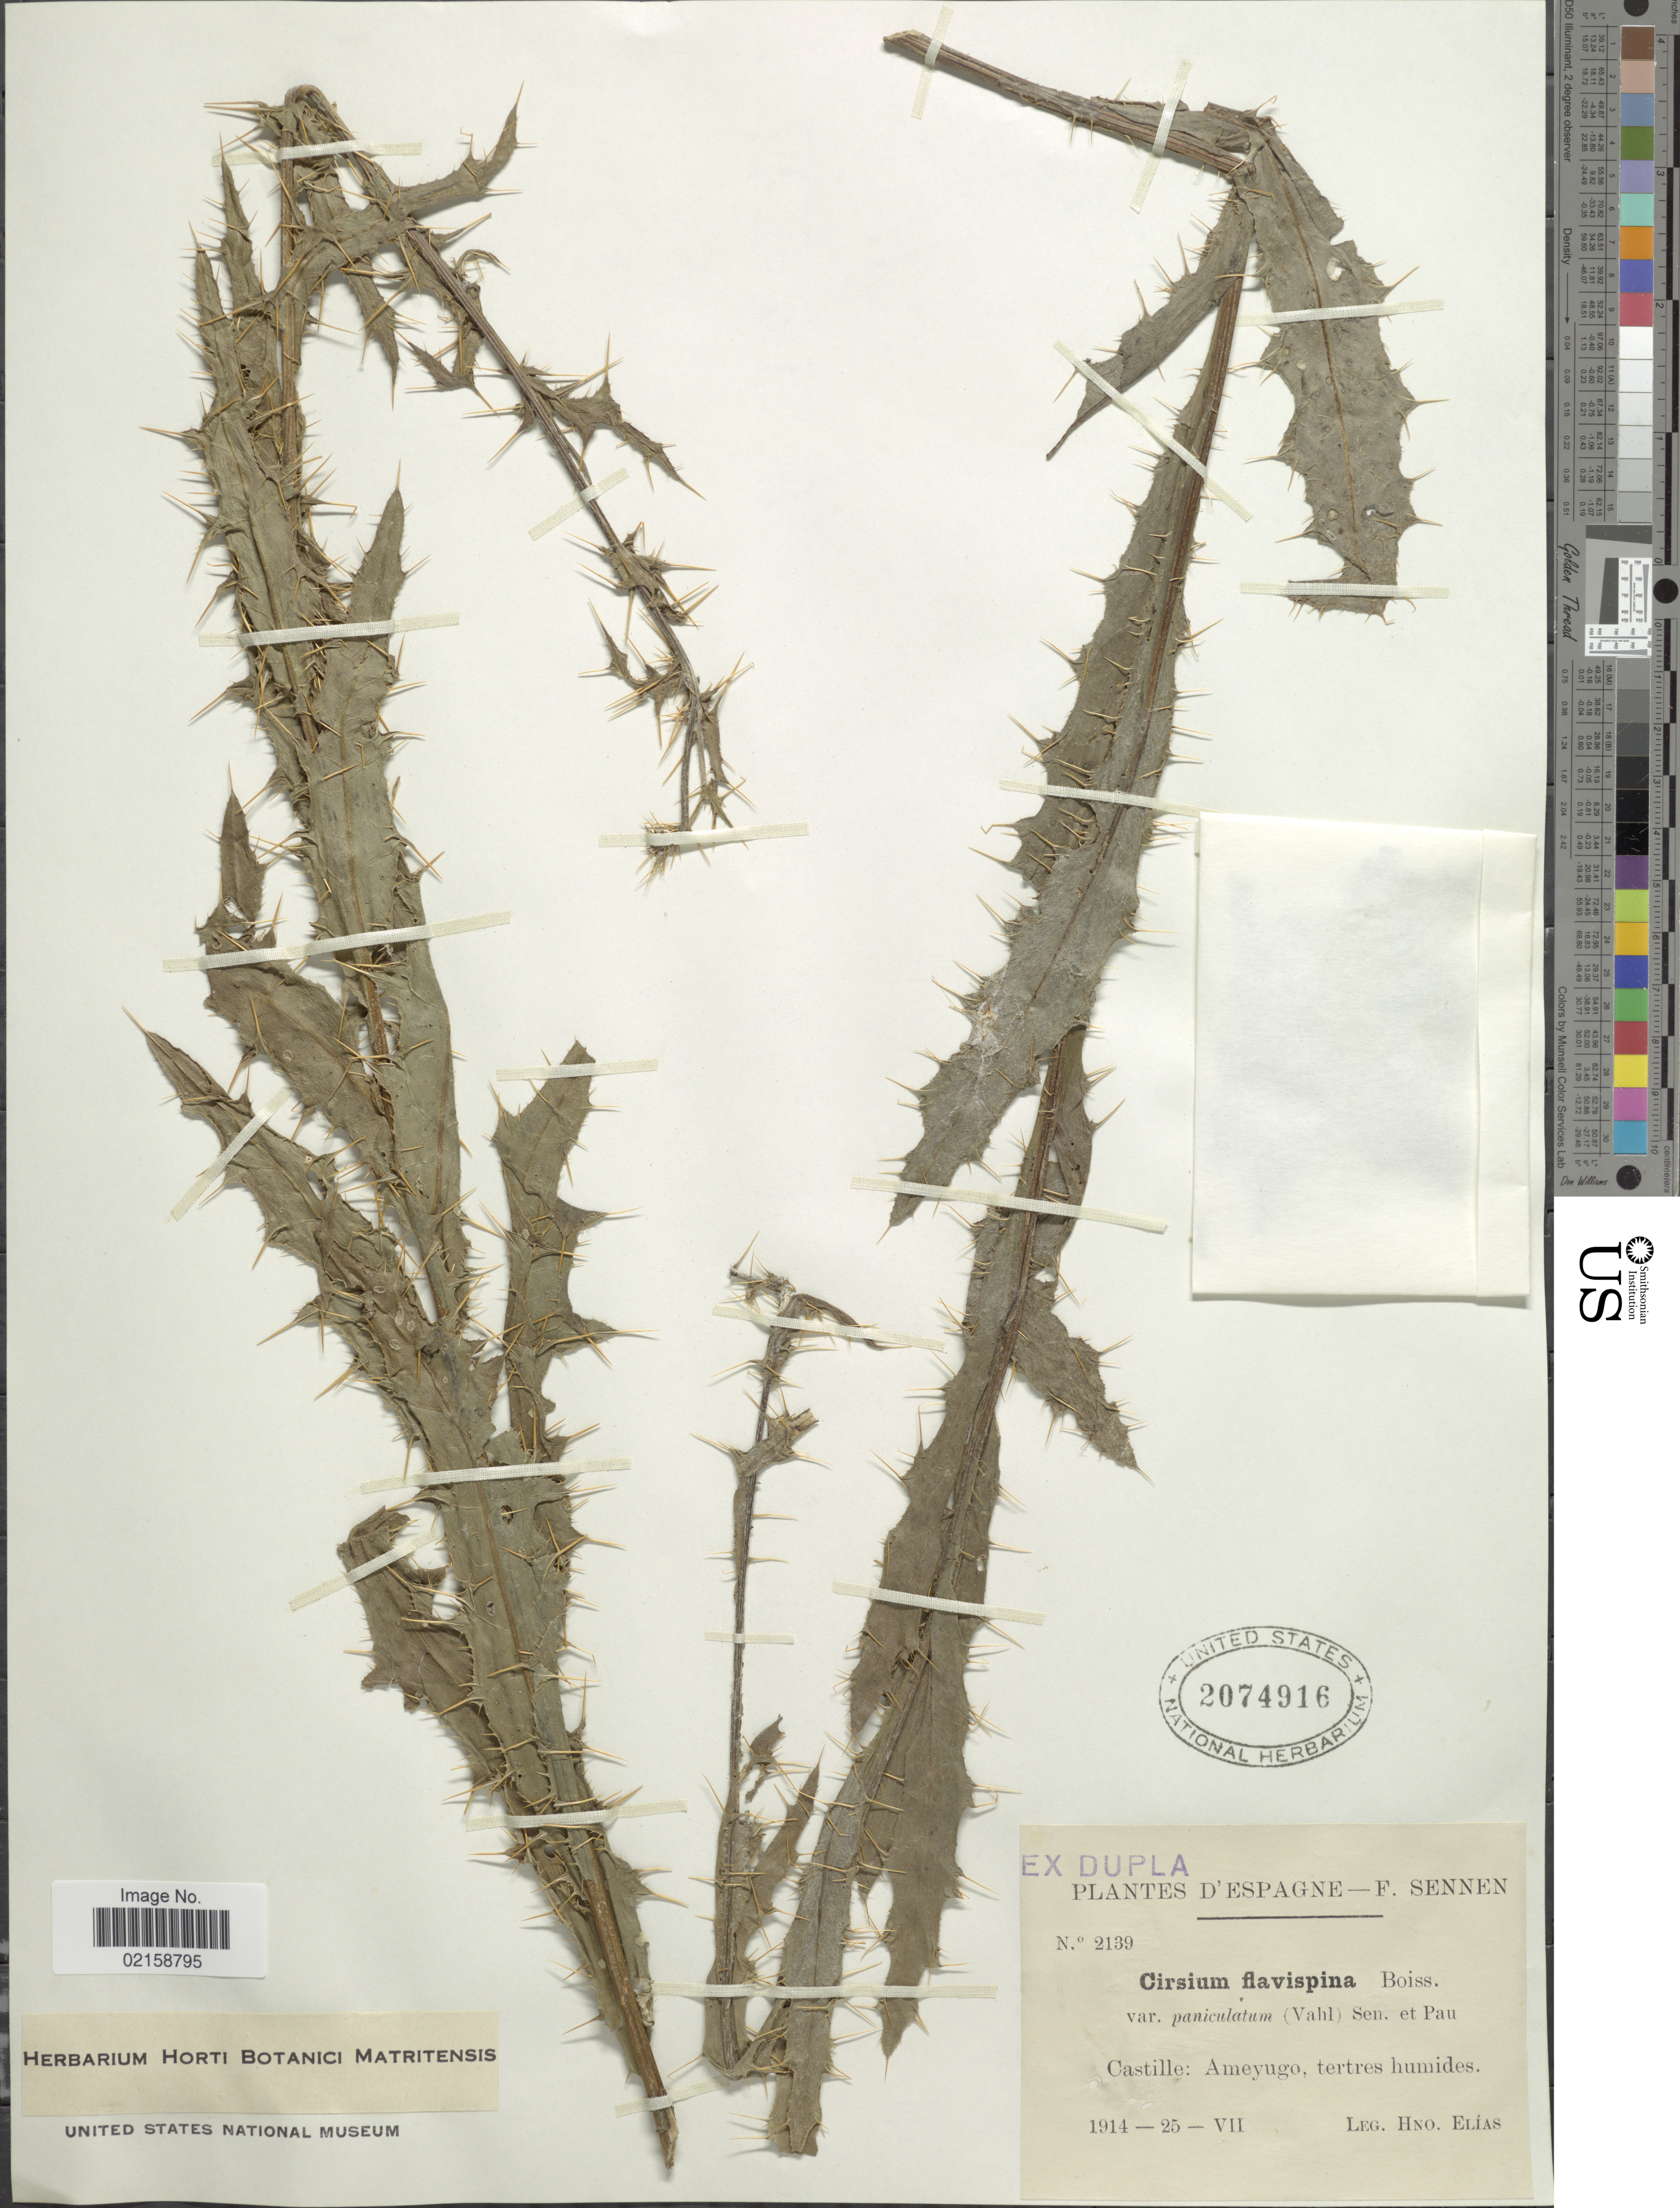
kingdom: Plantae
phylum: Tracheophyta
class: Magnoliopsida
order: Asterales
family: Asteraceae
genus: Cirsium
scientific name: Cirsium pyrenaicum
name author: (Jacq.) All.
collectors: H. Elias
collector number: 2139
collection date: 1914-07-25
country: Spain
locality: D'Espagne, Castille: Ameyugo, tertres humides.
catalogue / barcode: US 2074916